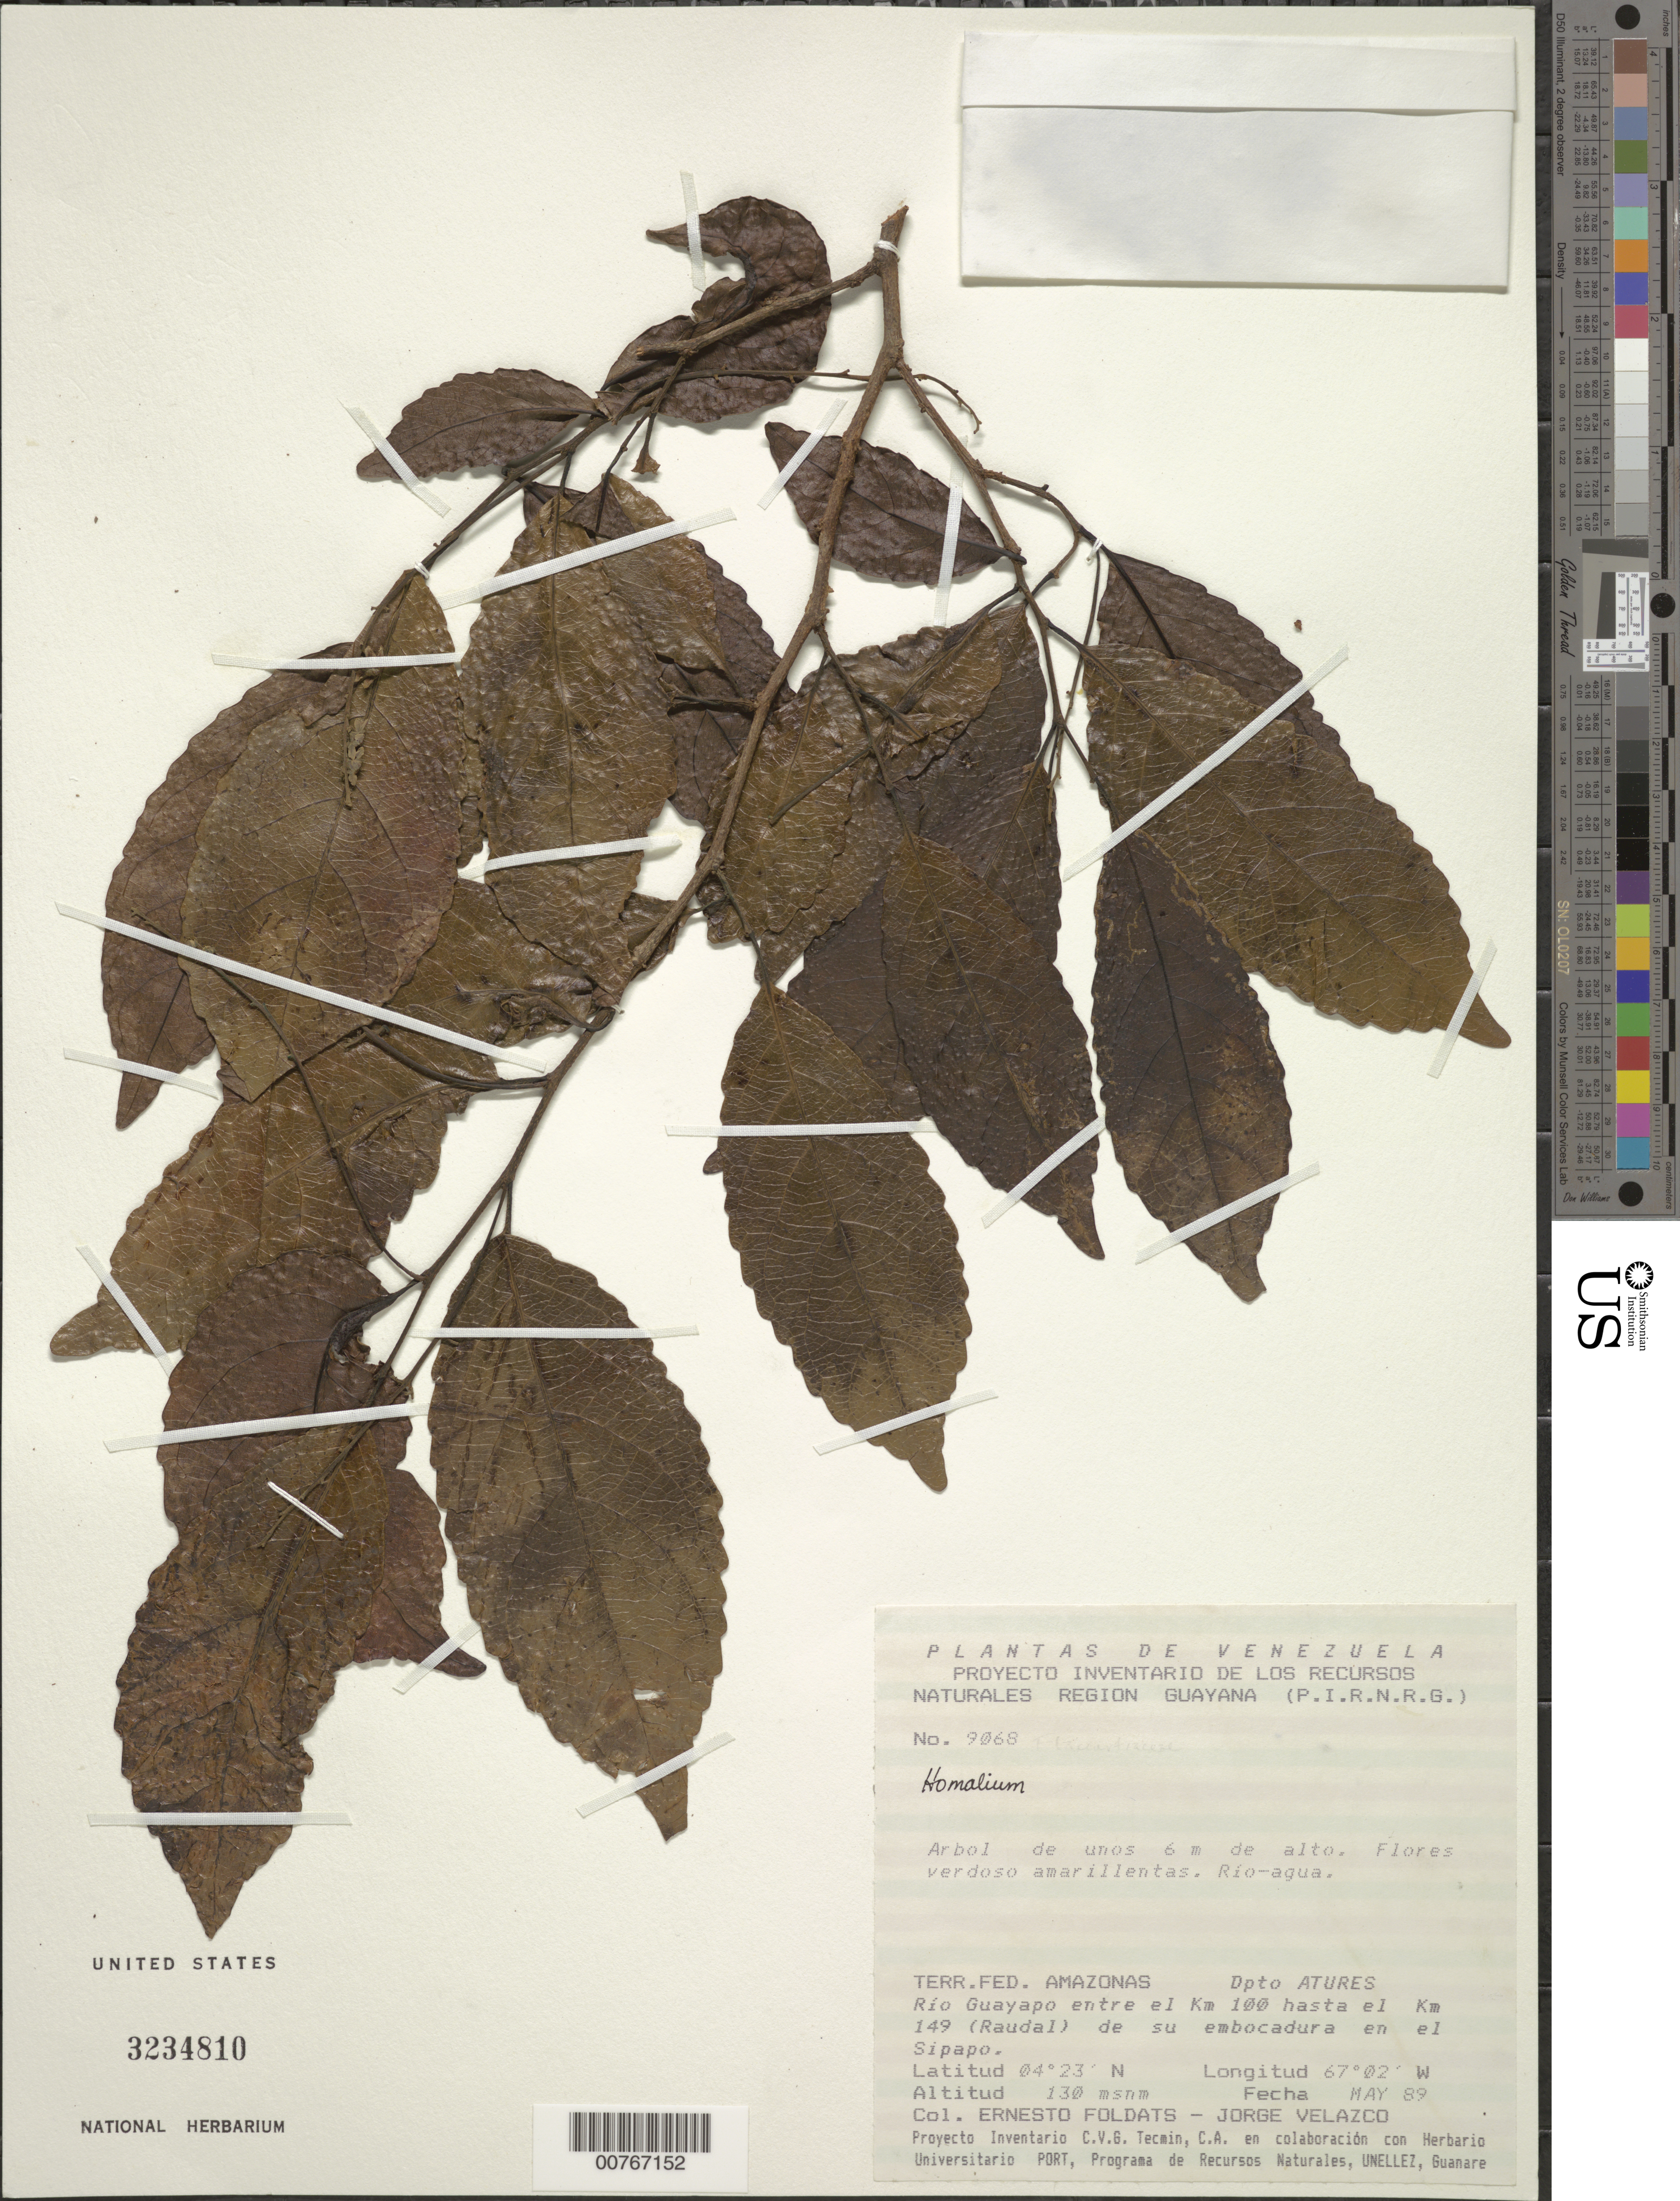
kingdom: Plantae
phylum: Tracheophyta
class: Magnoliopsida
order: Malpighiales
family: Salicaceae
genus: Homalium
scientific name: Homalium sp.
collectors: E. Foldats & J. Velazco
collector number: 9068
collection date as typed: May-89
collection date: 1989-05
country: Venezuela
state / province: Amazonas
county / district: Atures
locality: Río Guaypo entre el Km 100 hasta el km 149 (Raudal) de su embocadura en el Sipapo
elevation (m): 130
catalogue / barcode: US 3234810